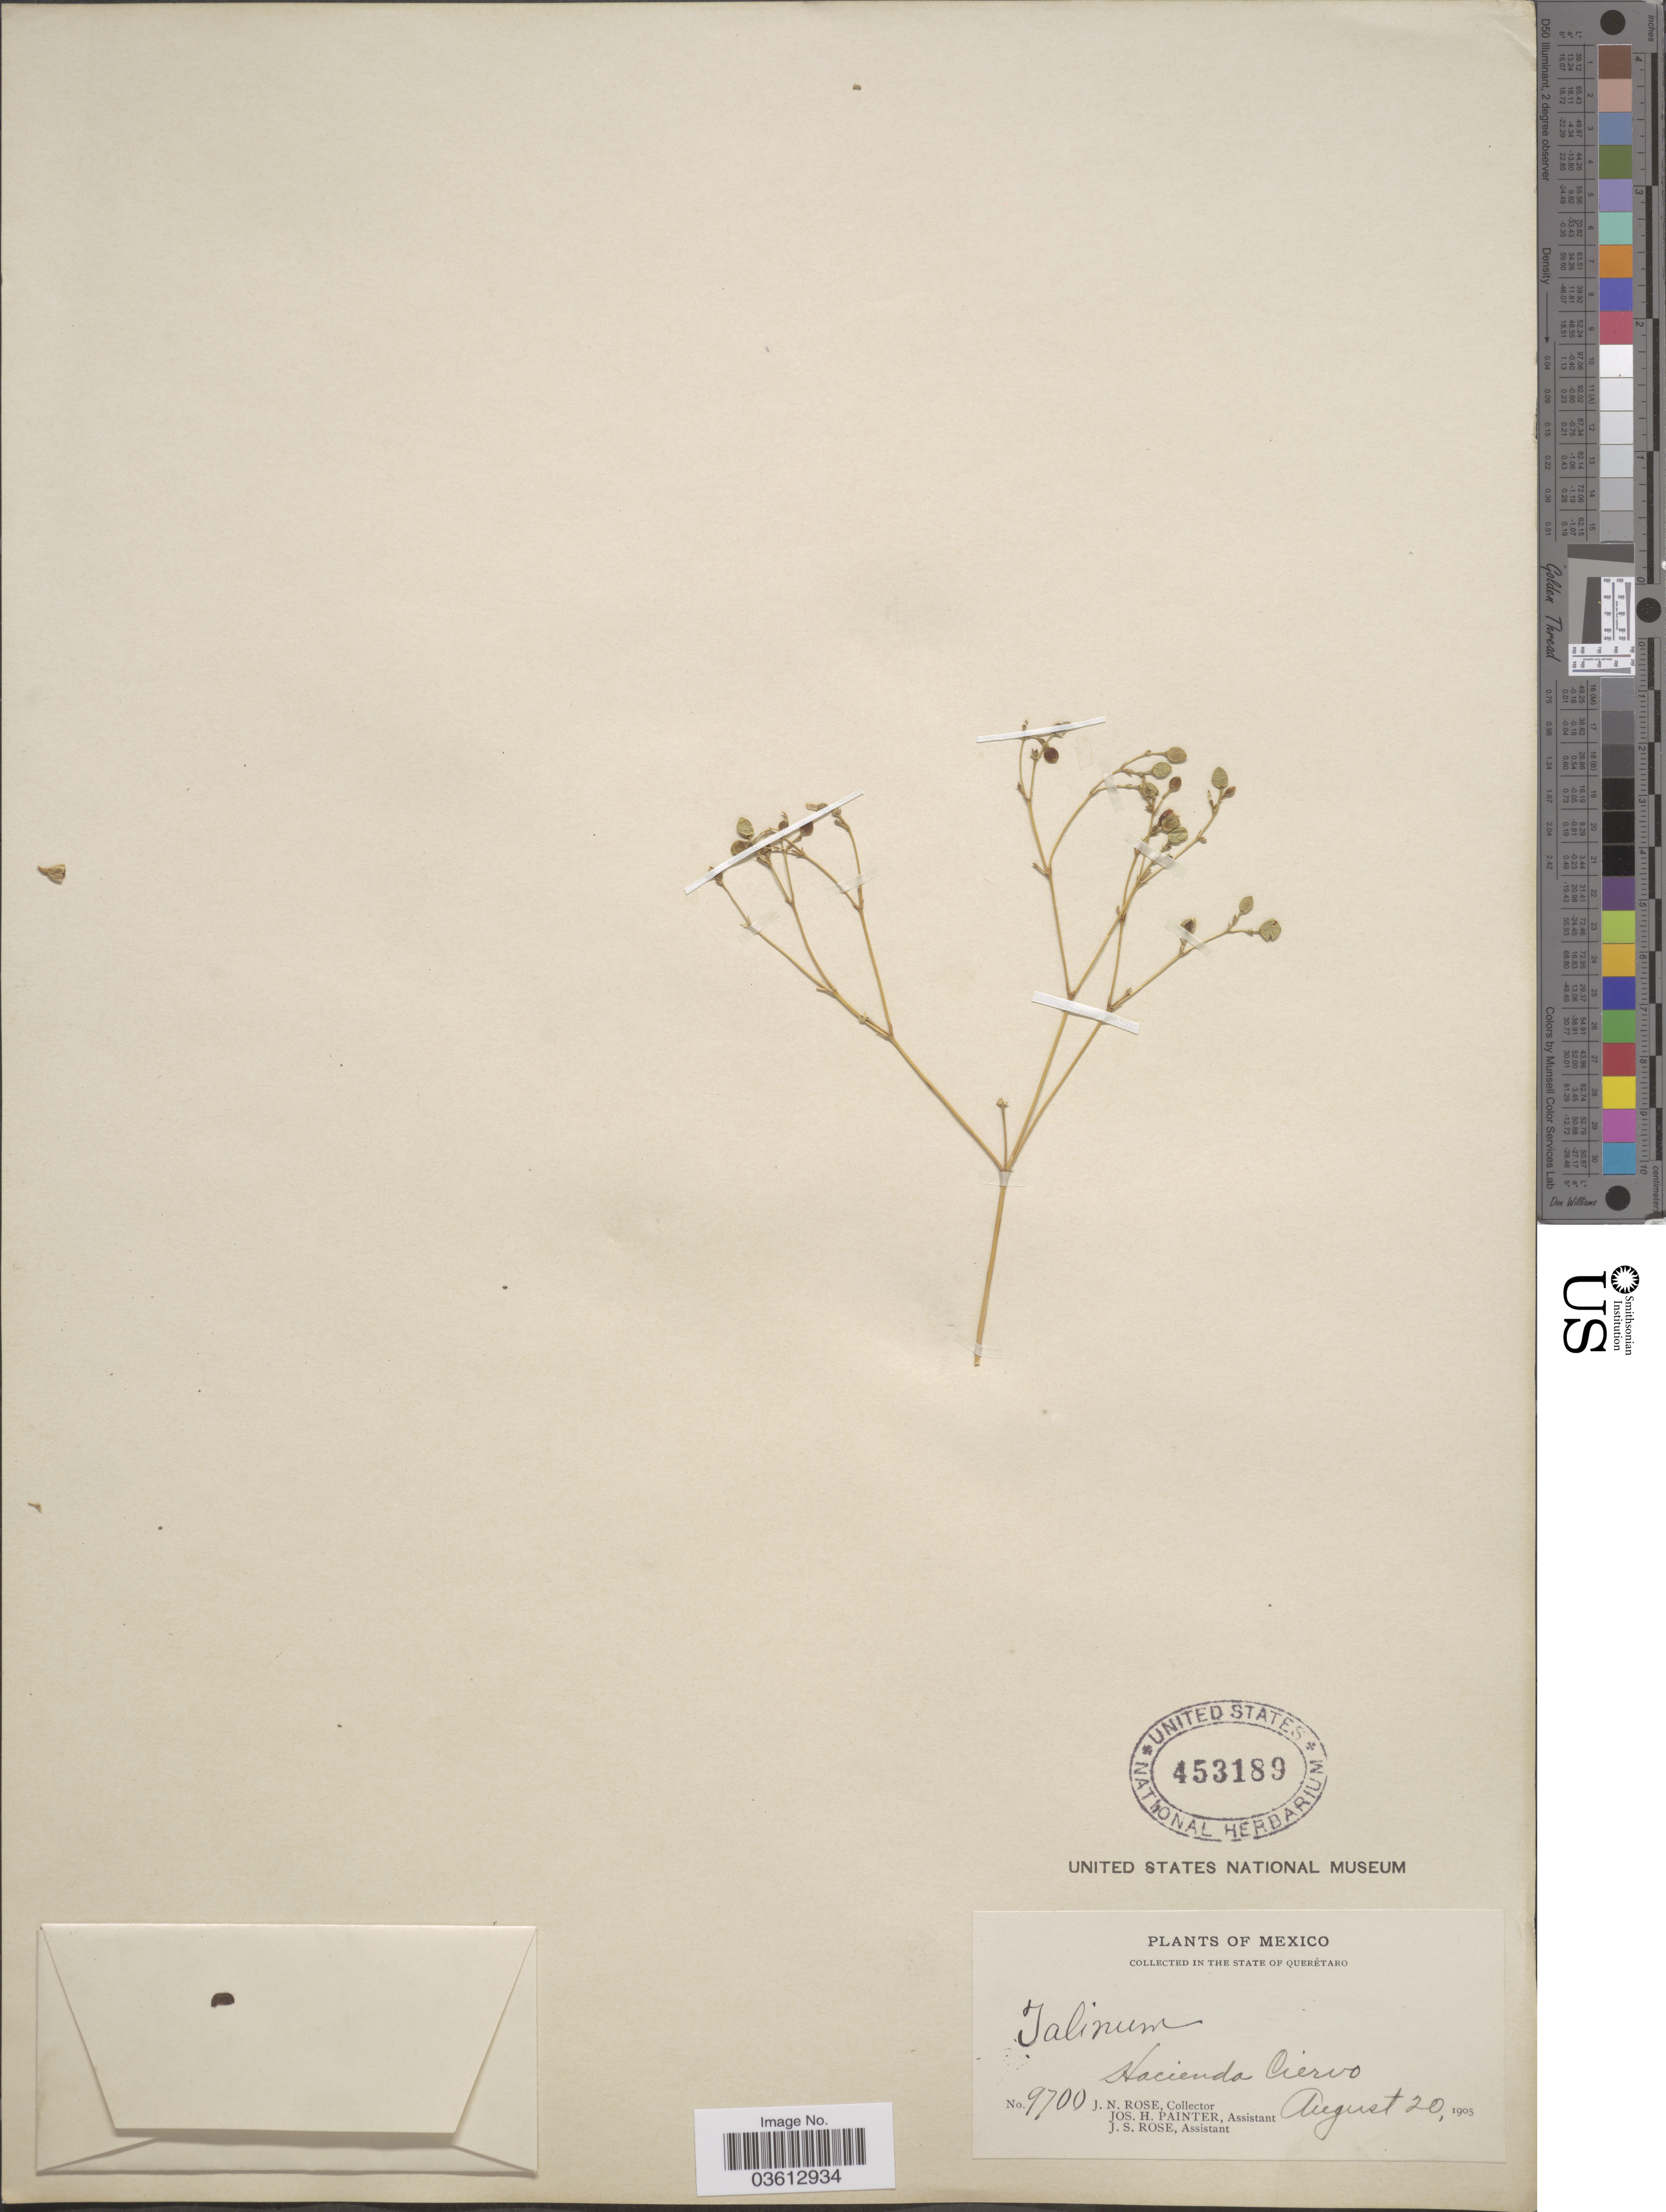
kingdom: Plantae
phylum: Tracheophyta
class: Magnoliopsida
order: Caryophyllales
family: Talinaceae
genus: Talinum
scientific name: Talinum sp.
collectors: J. N. Rose, J. H. Painter & J. S. Rose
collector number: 9700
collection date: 1905-08-20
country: Mexico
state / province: Querétaro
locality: Hacienda Ciervo.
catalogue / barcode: US 453189